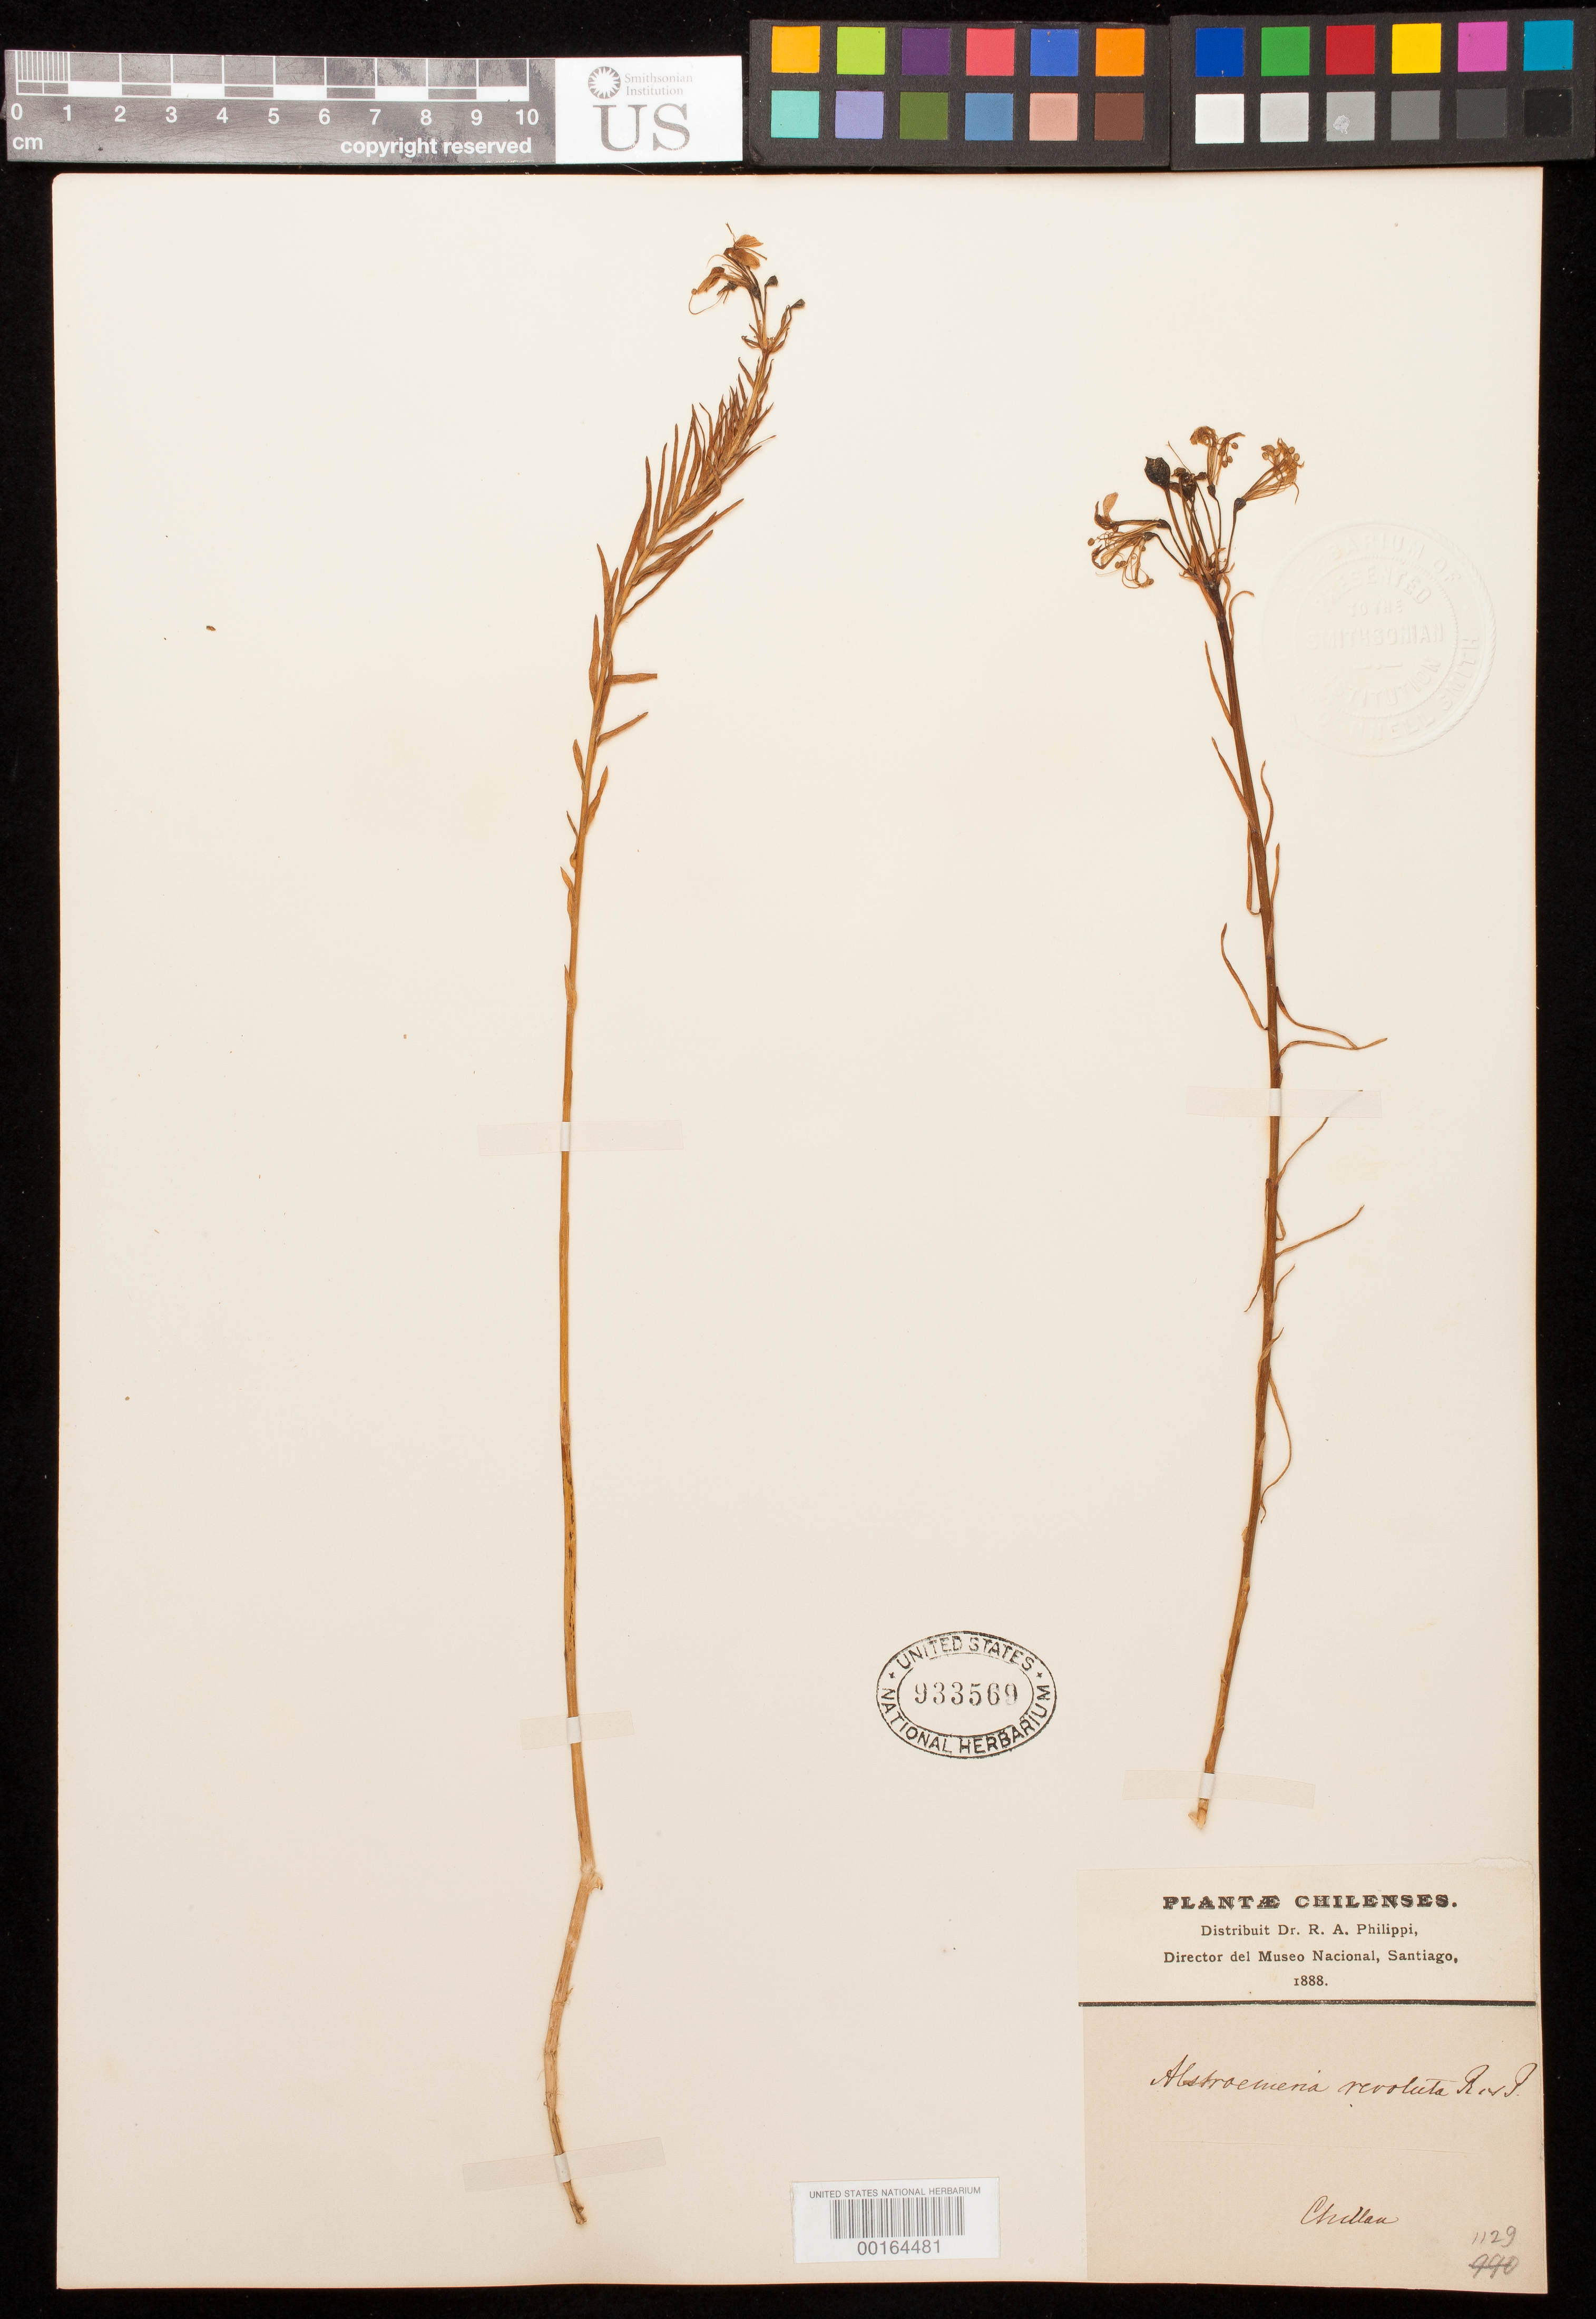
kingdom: Plantae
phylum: Tracheophyta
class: Liliopsida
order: Liliales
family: Alstroemeriaceae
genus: Alstroemeria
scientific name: Alstroemeria revoluta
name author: Ruiz & Pav.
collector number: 1129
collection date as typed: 1888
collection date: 1888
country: Chile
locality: Chillan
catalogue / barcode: US 933569